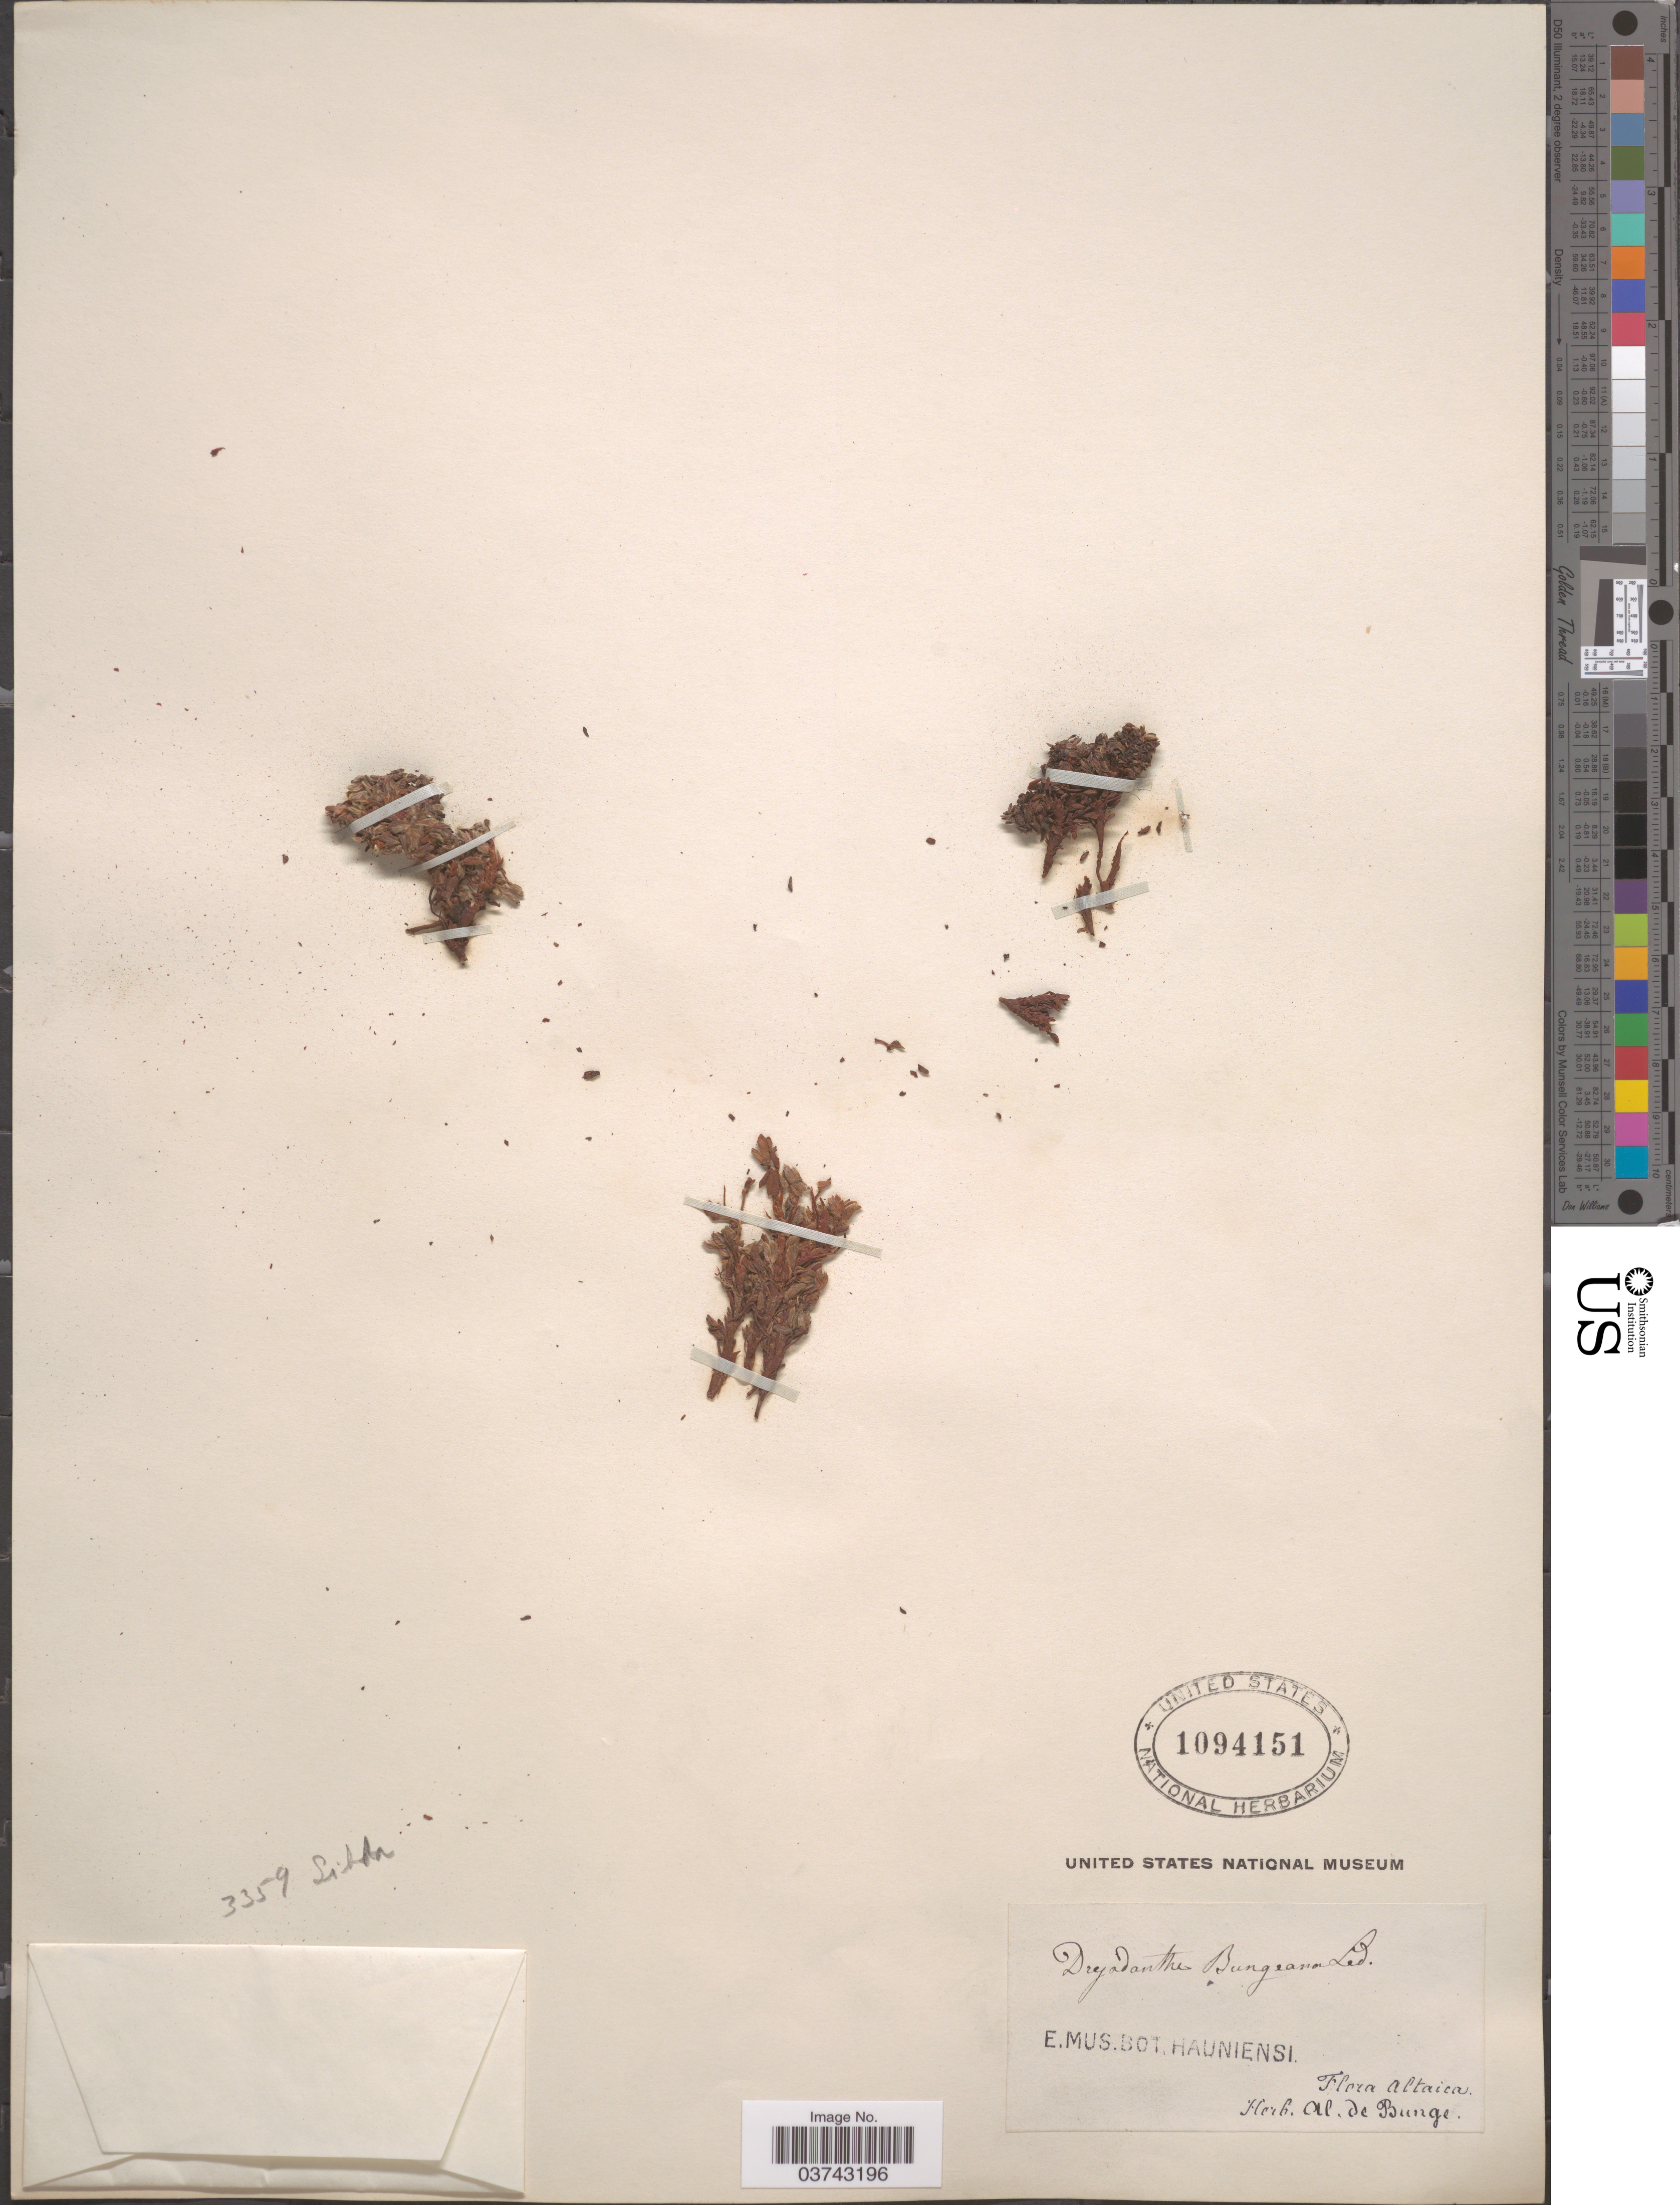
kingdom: Plantae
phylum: Tracheophyta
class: Magnoliopsida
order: Rosales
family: Rosaceae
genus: Potentilla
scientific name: Potentilla tetrandra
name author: (Bunge) Hook. f.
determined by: Strong, Mark T., (BOT), Smithsonian Institution - National Museum of Natural History (UNITED STATES)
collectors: ex herb. Bunge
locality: Altaica.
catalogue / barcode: US 1094151